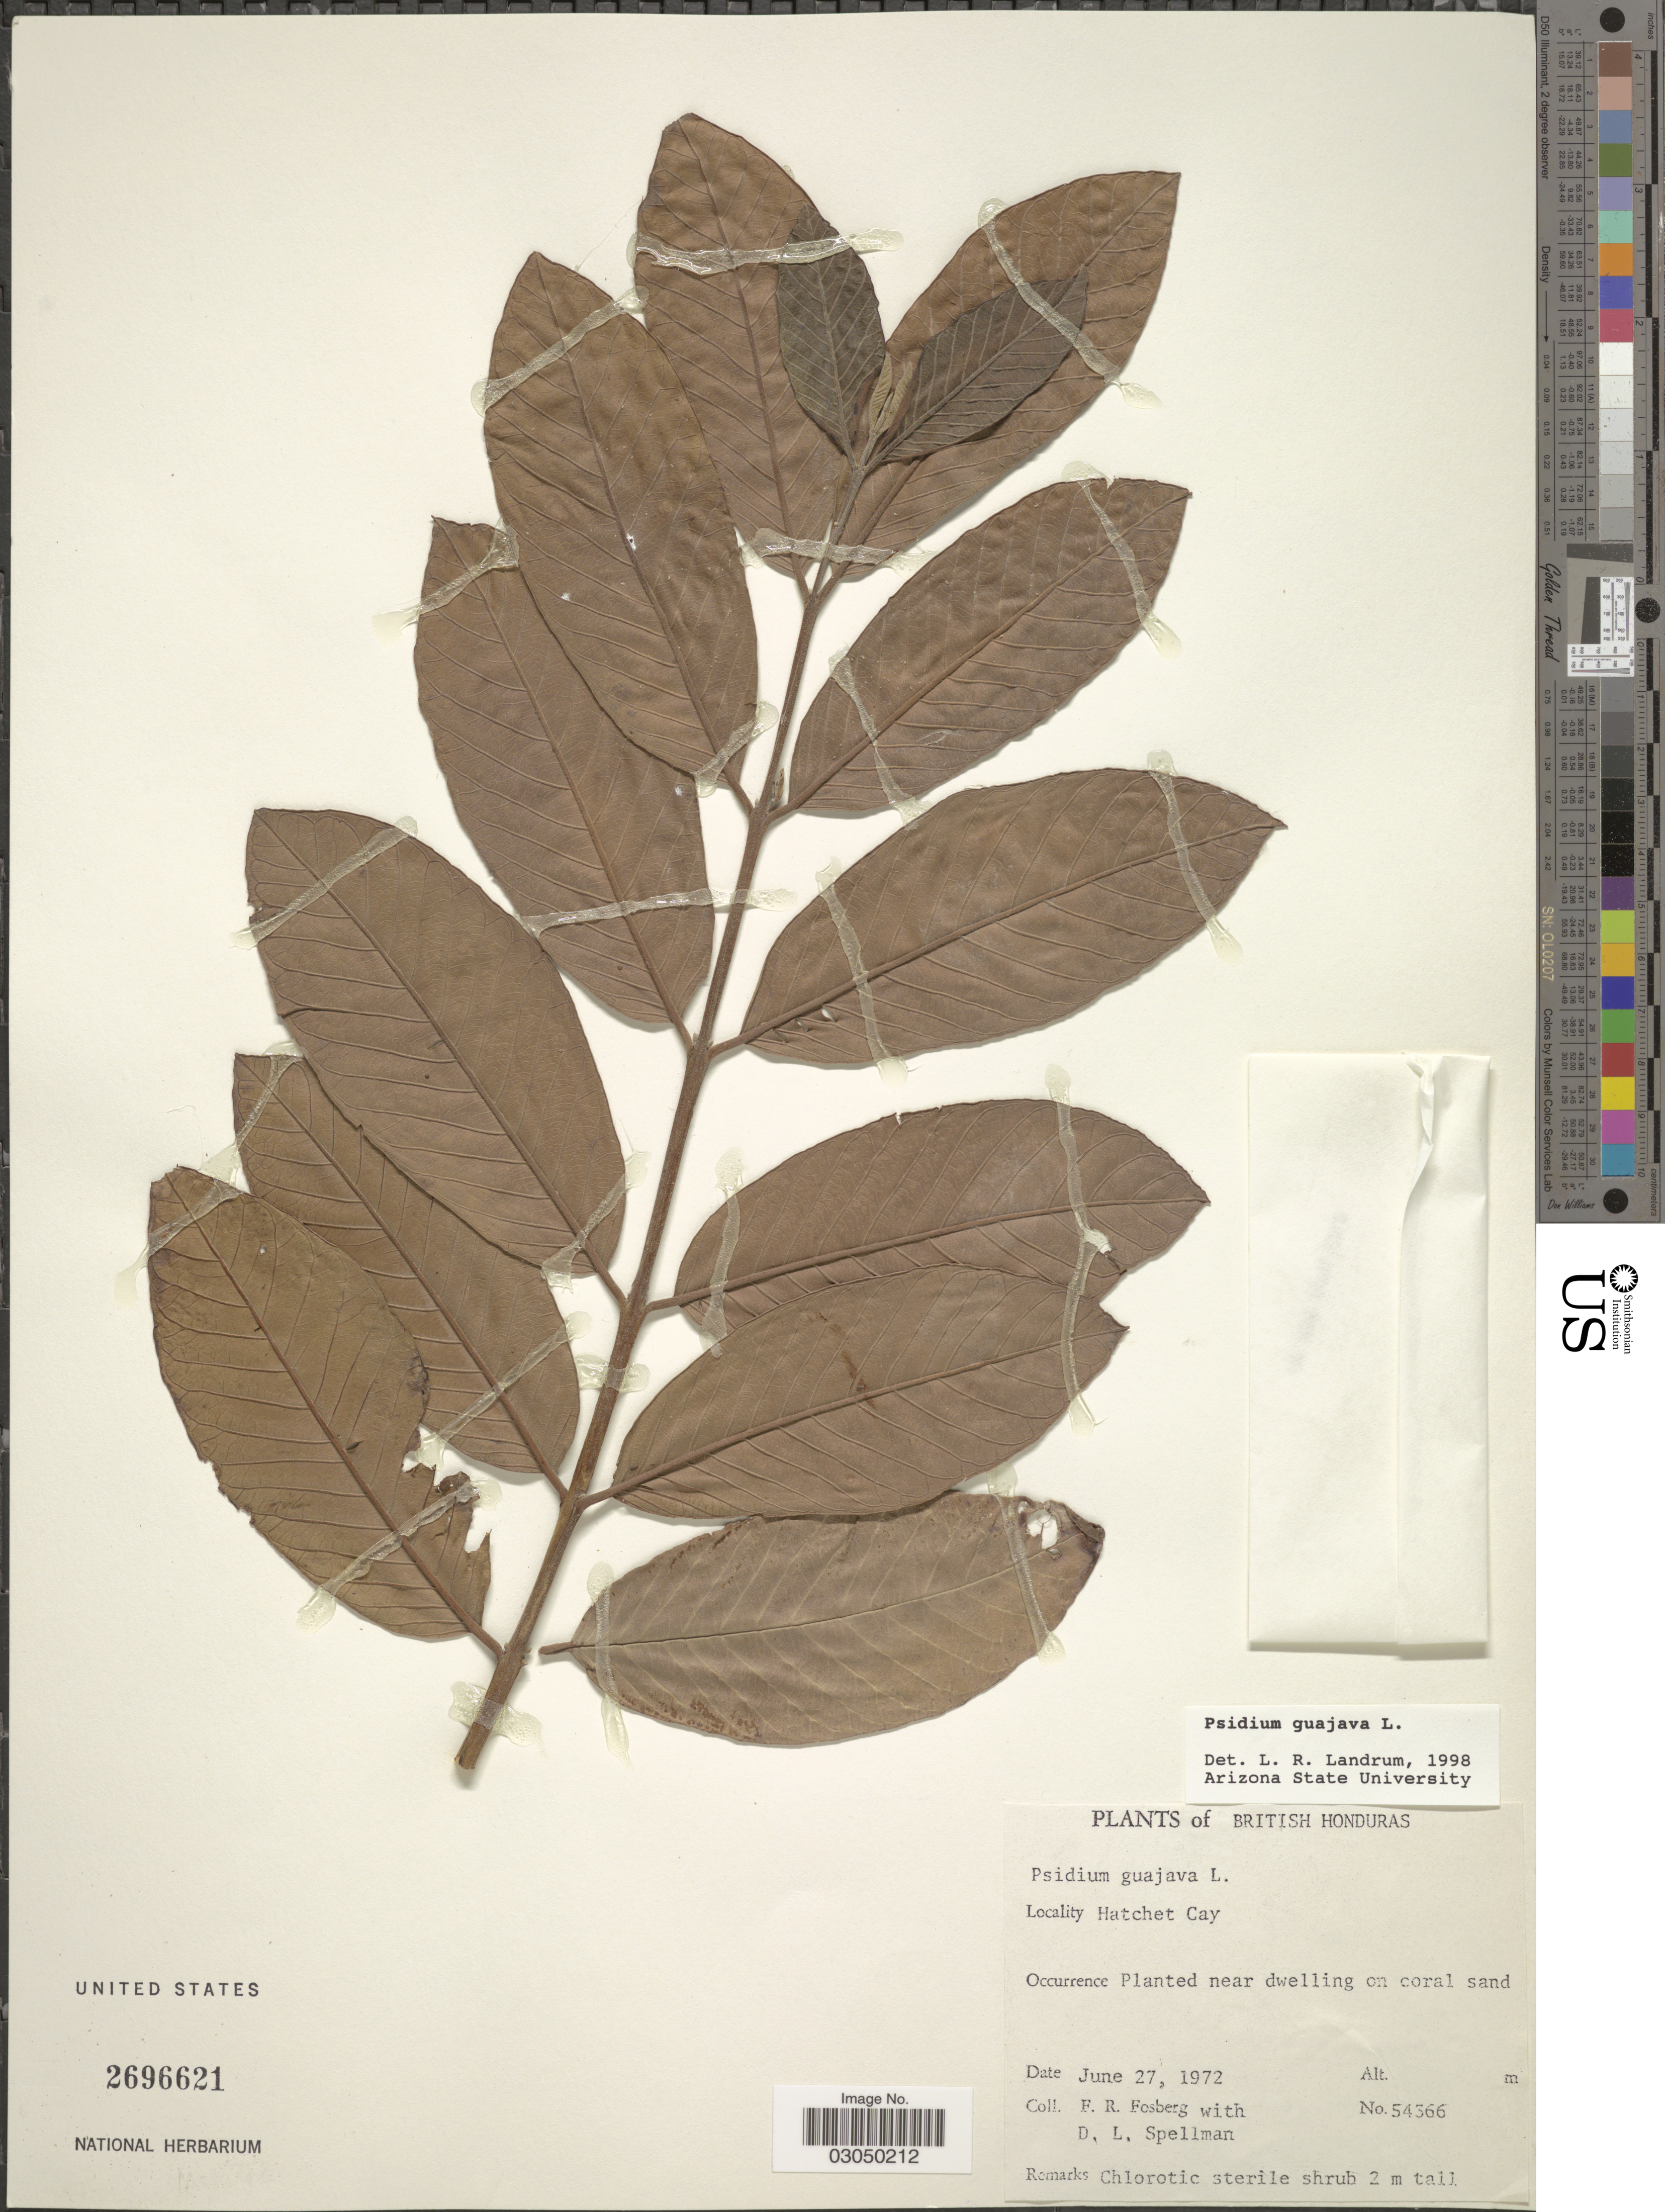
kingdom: Plantae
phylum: Tracheophyta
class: Magnoliopsida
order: Myrtales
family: Myrtaceae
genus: Psidium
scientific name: Psidium guajava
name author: L.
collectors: F. R. Fosberg & D. L. Spellman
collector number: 54366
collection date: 1972-06-27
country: Belize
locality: British Honduras. Hatchet Cay. Near dwelling on coral sand.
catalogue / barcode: US 2696621